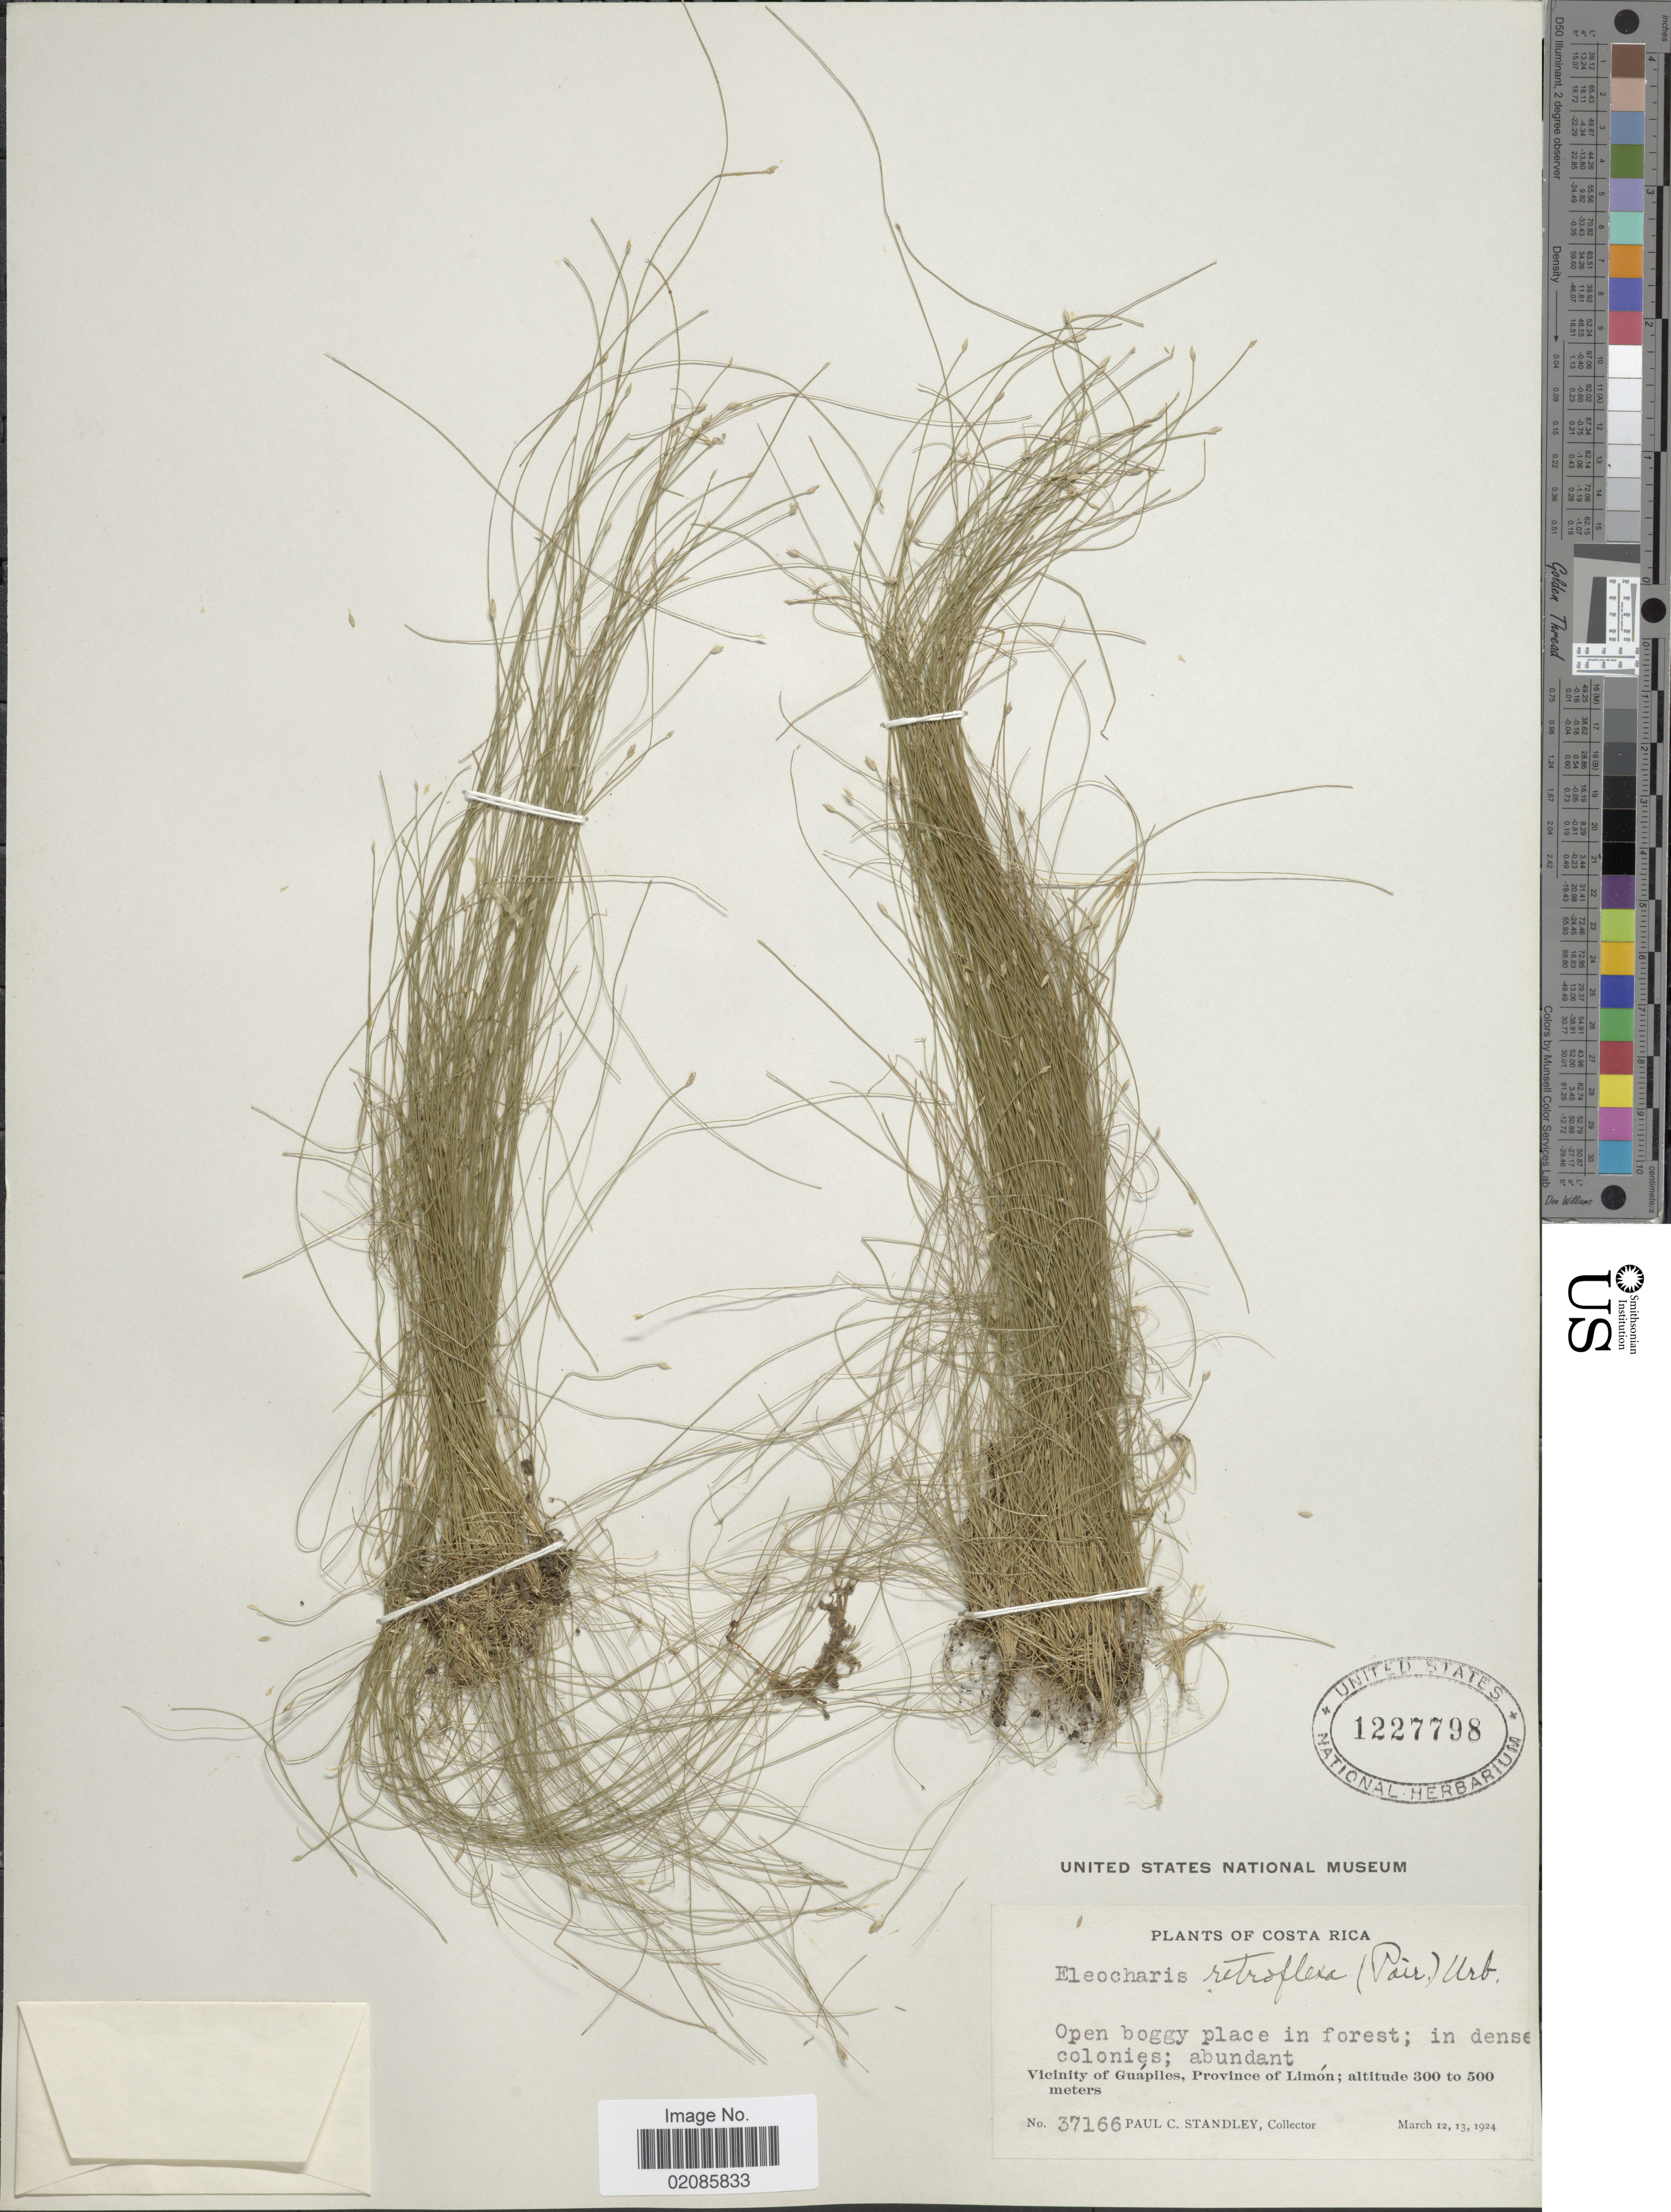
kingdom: Plantae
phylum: Tracheophyta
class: Liliopsida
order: Poales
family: Cyperaceae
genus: Eleocharis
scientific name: Eleocharis retroflexa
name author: (Poir.) Urb.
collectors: P. C. Standley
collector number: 37166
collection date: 1924-03-12/1924-03-13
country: Costa Rica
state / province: Limón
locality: Vicinity of Guápiles, Province of Limón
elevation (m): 300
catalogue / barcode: US 1227798